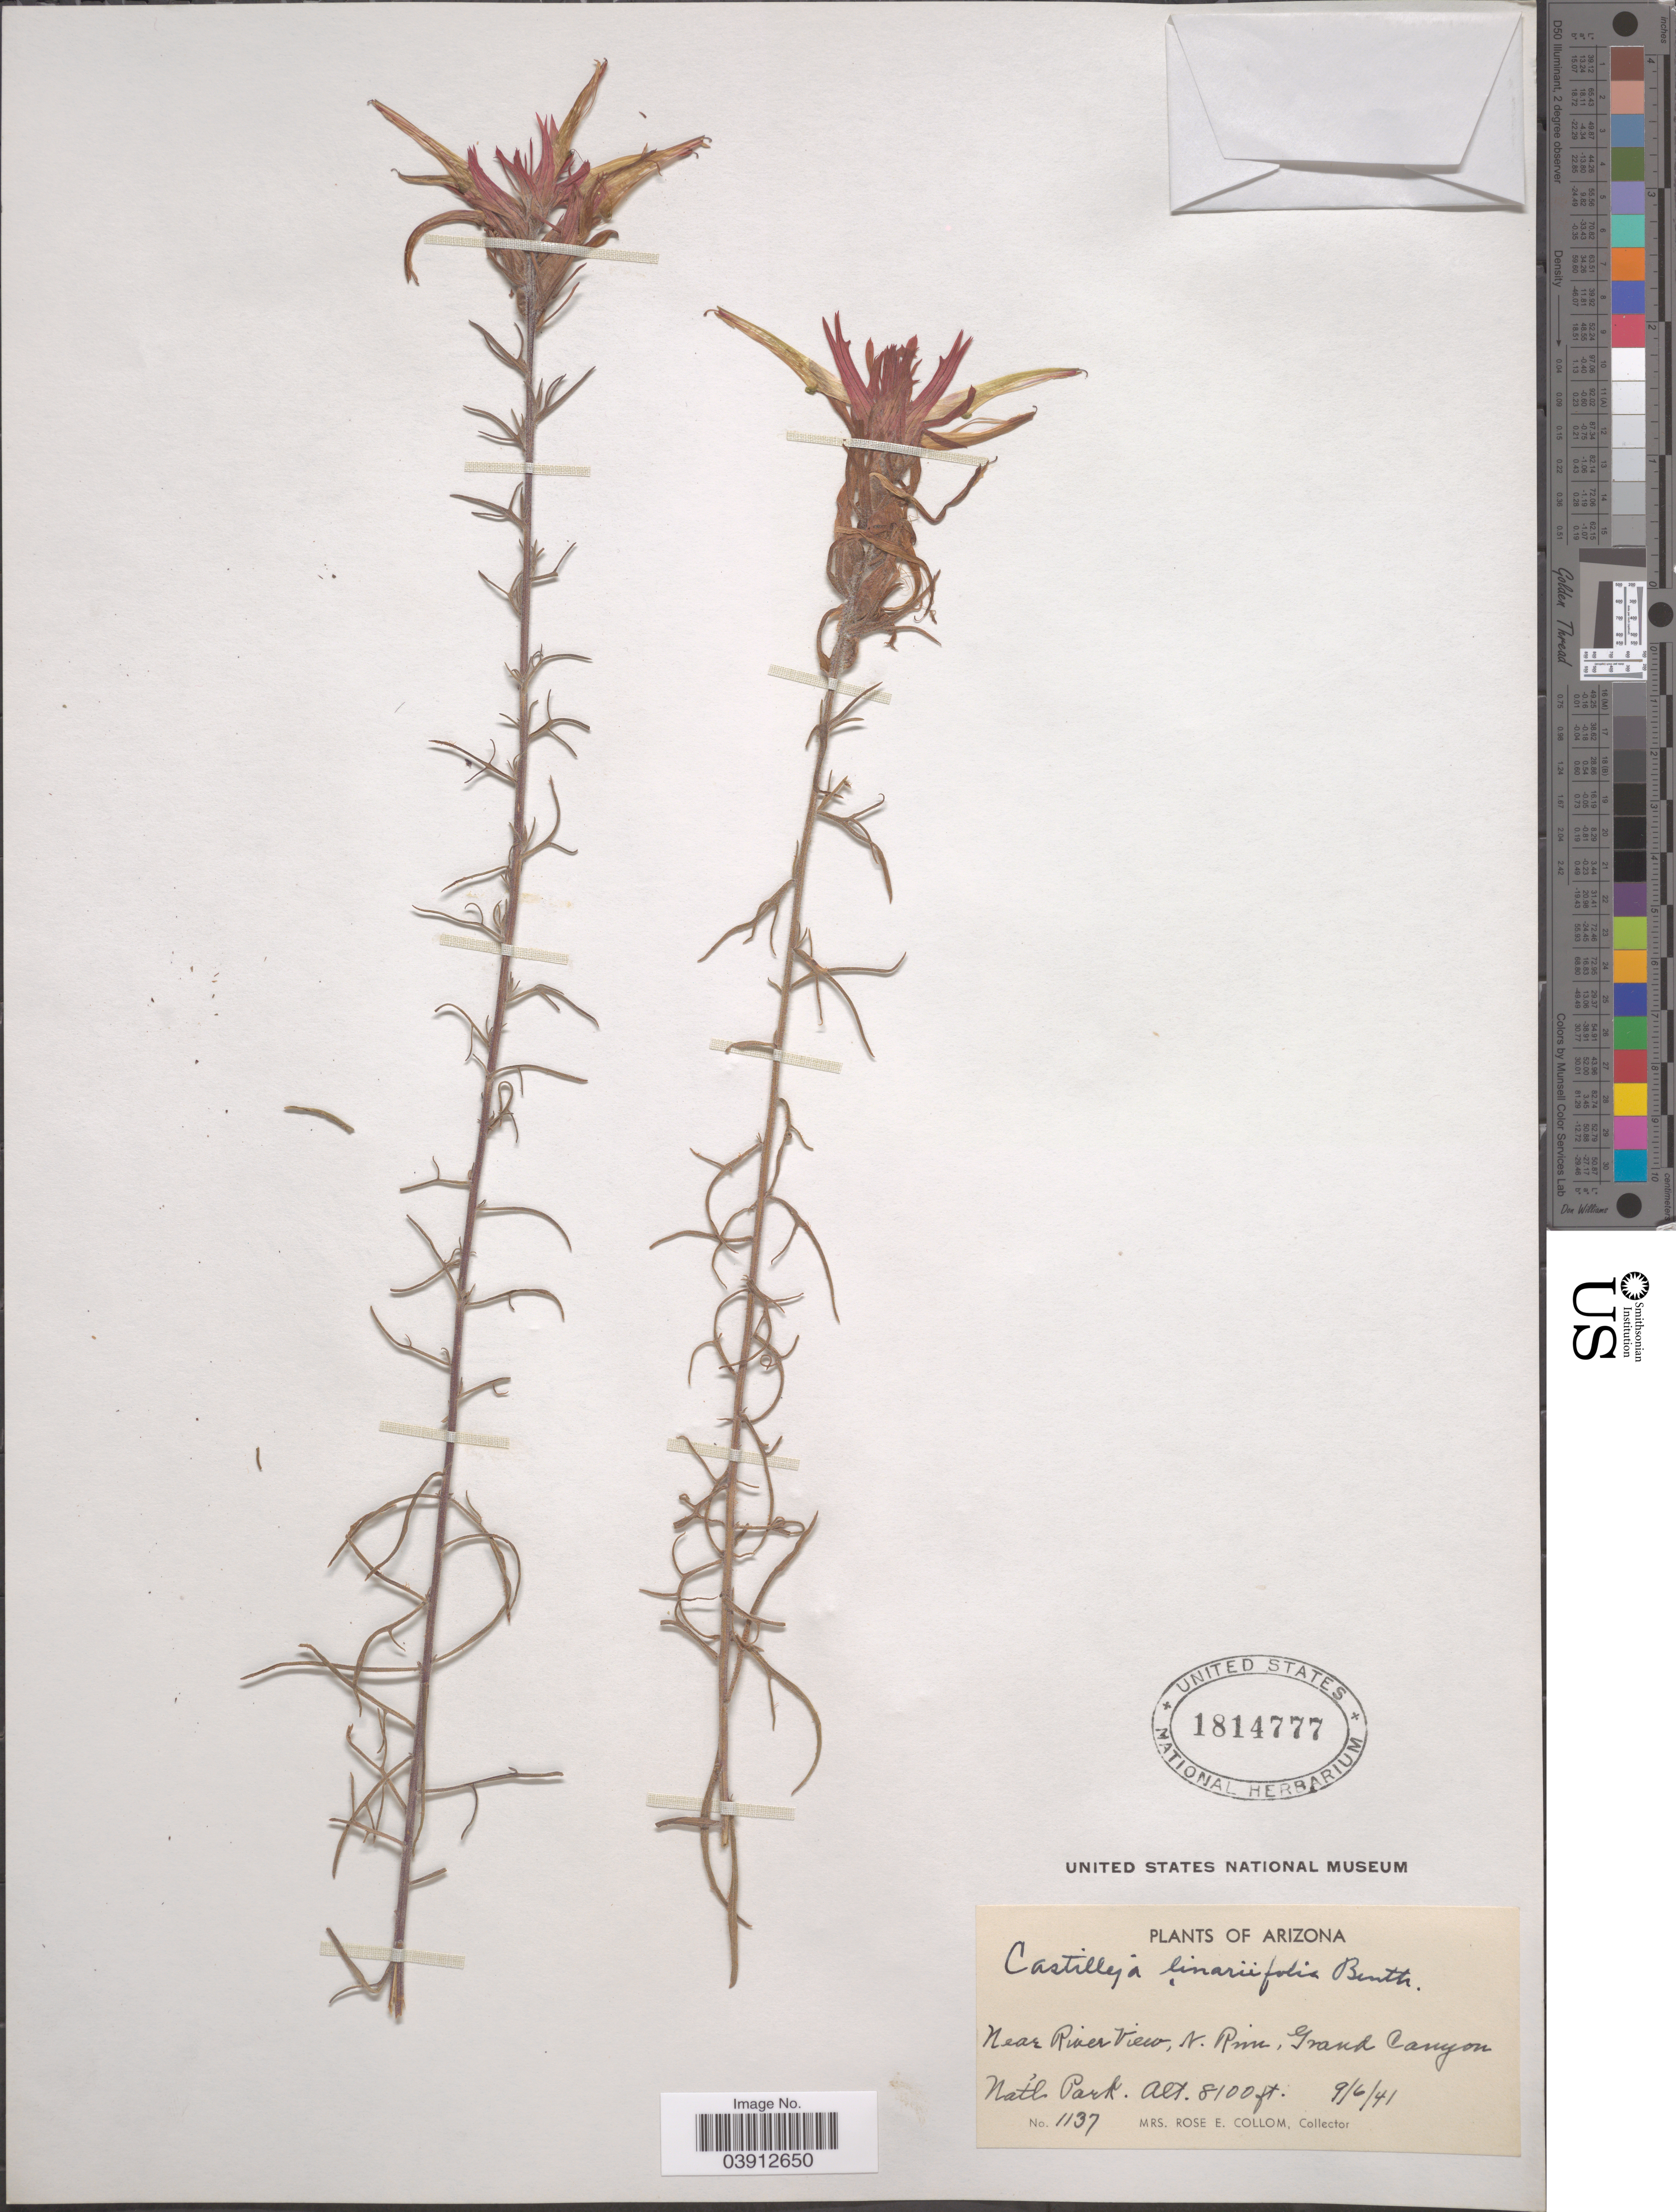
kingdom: Plantae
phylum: Tracheophyta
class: Magnoliopsida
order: Lamiales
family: Orobanchaceae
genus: Castilleja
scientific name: Castilleja linariifolia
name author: Benth.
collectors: R. E. Collom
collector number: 1137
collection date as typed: Transcribed d/m/y: 6/9/41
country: United States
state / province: Arizona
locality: Near River View, N. Rim, Grand Canyon. Nat'l Park.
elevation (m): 2469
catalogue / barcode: US 1814777